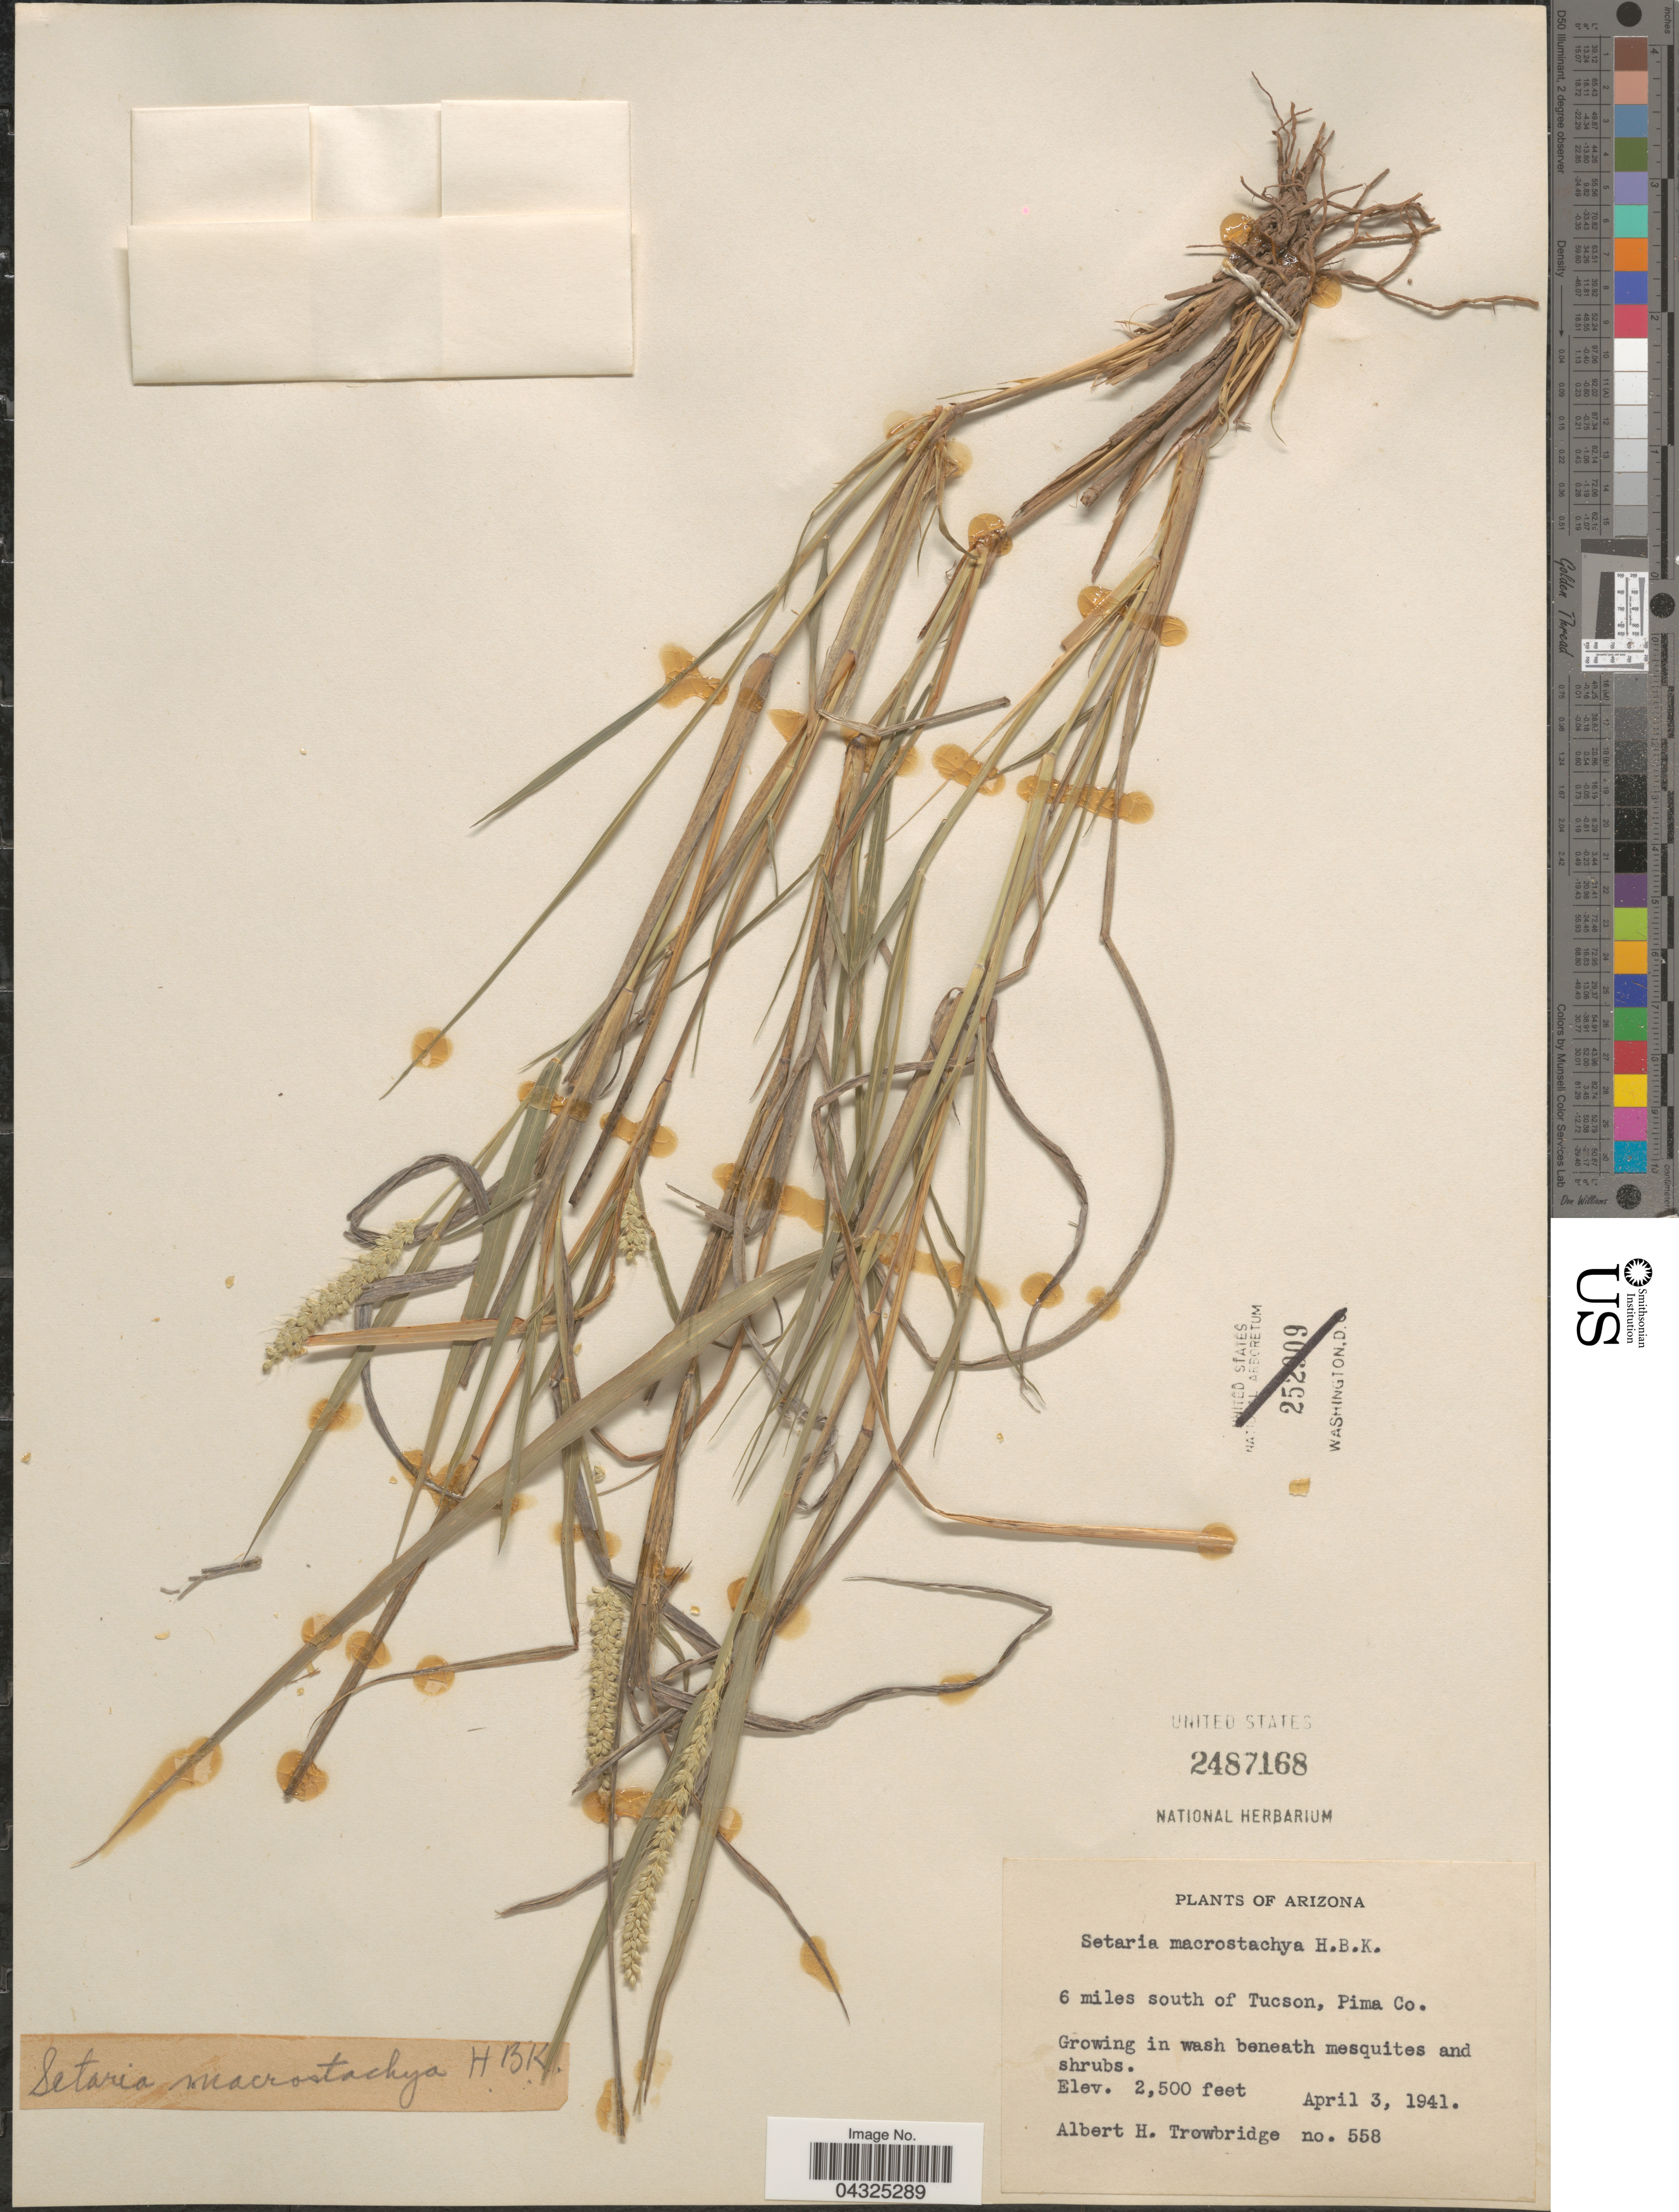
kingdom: Plantae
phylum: Tracheophyta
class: Liliopsida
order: Poales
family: Poaceae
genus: Setaria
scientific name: Setaria macrostachya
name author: Kunth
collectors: A. H. Trowbridge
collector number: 558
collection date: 1941-04-03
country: United States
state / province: Arizona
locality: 6 miles south of Tucson, Pima Co. In wash beneath mesquites and shrubs.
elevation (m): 762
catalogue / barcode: US 2487168